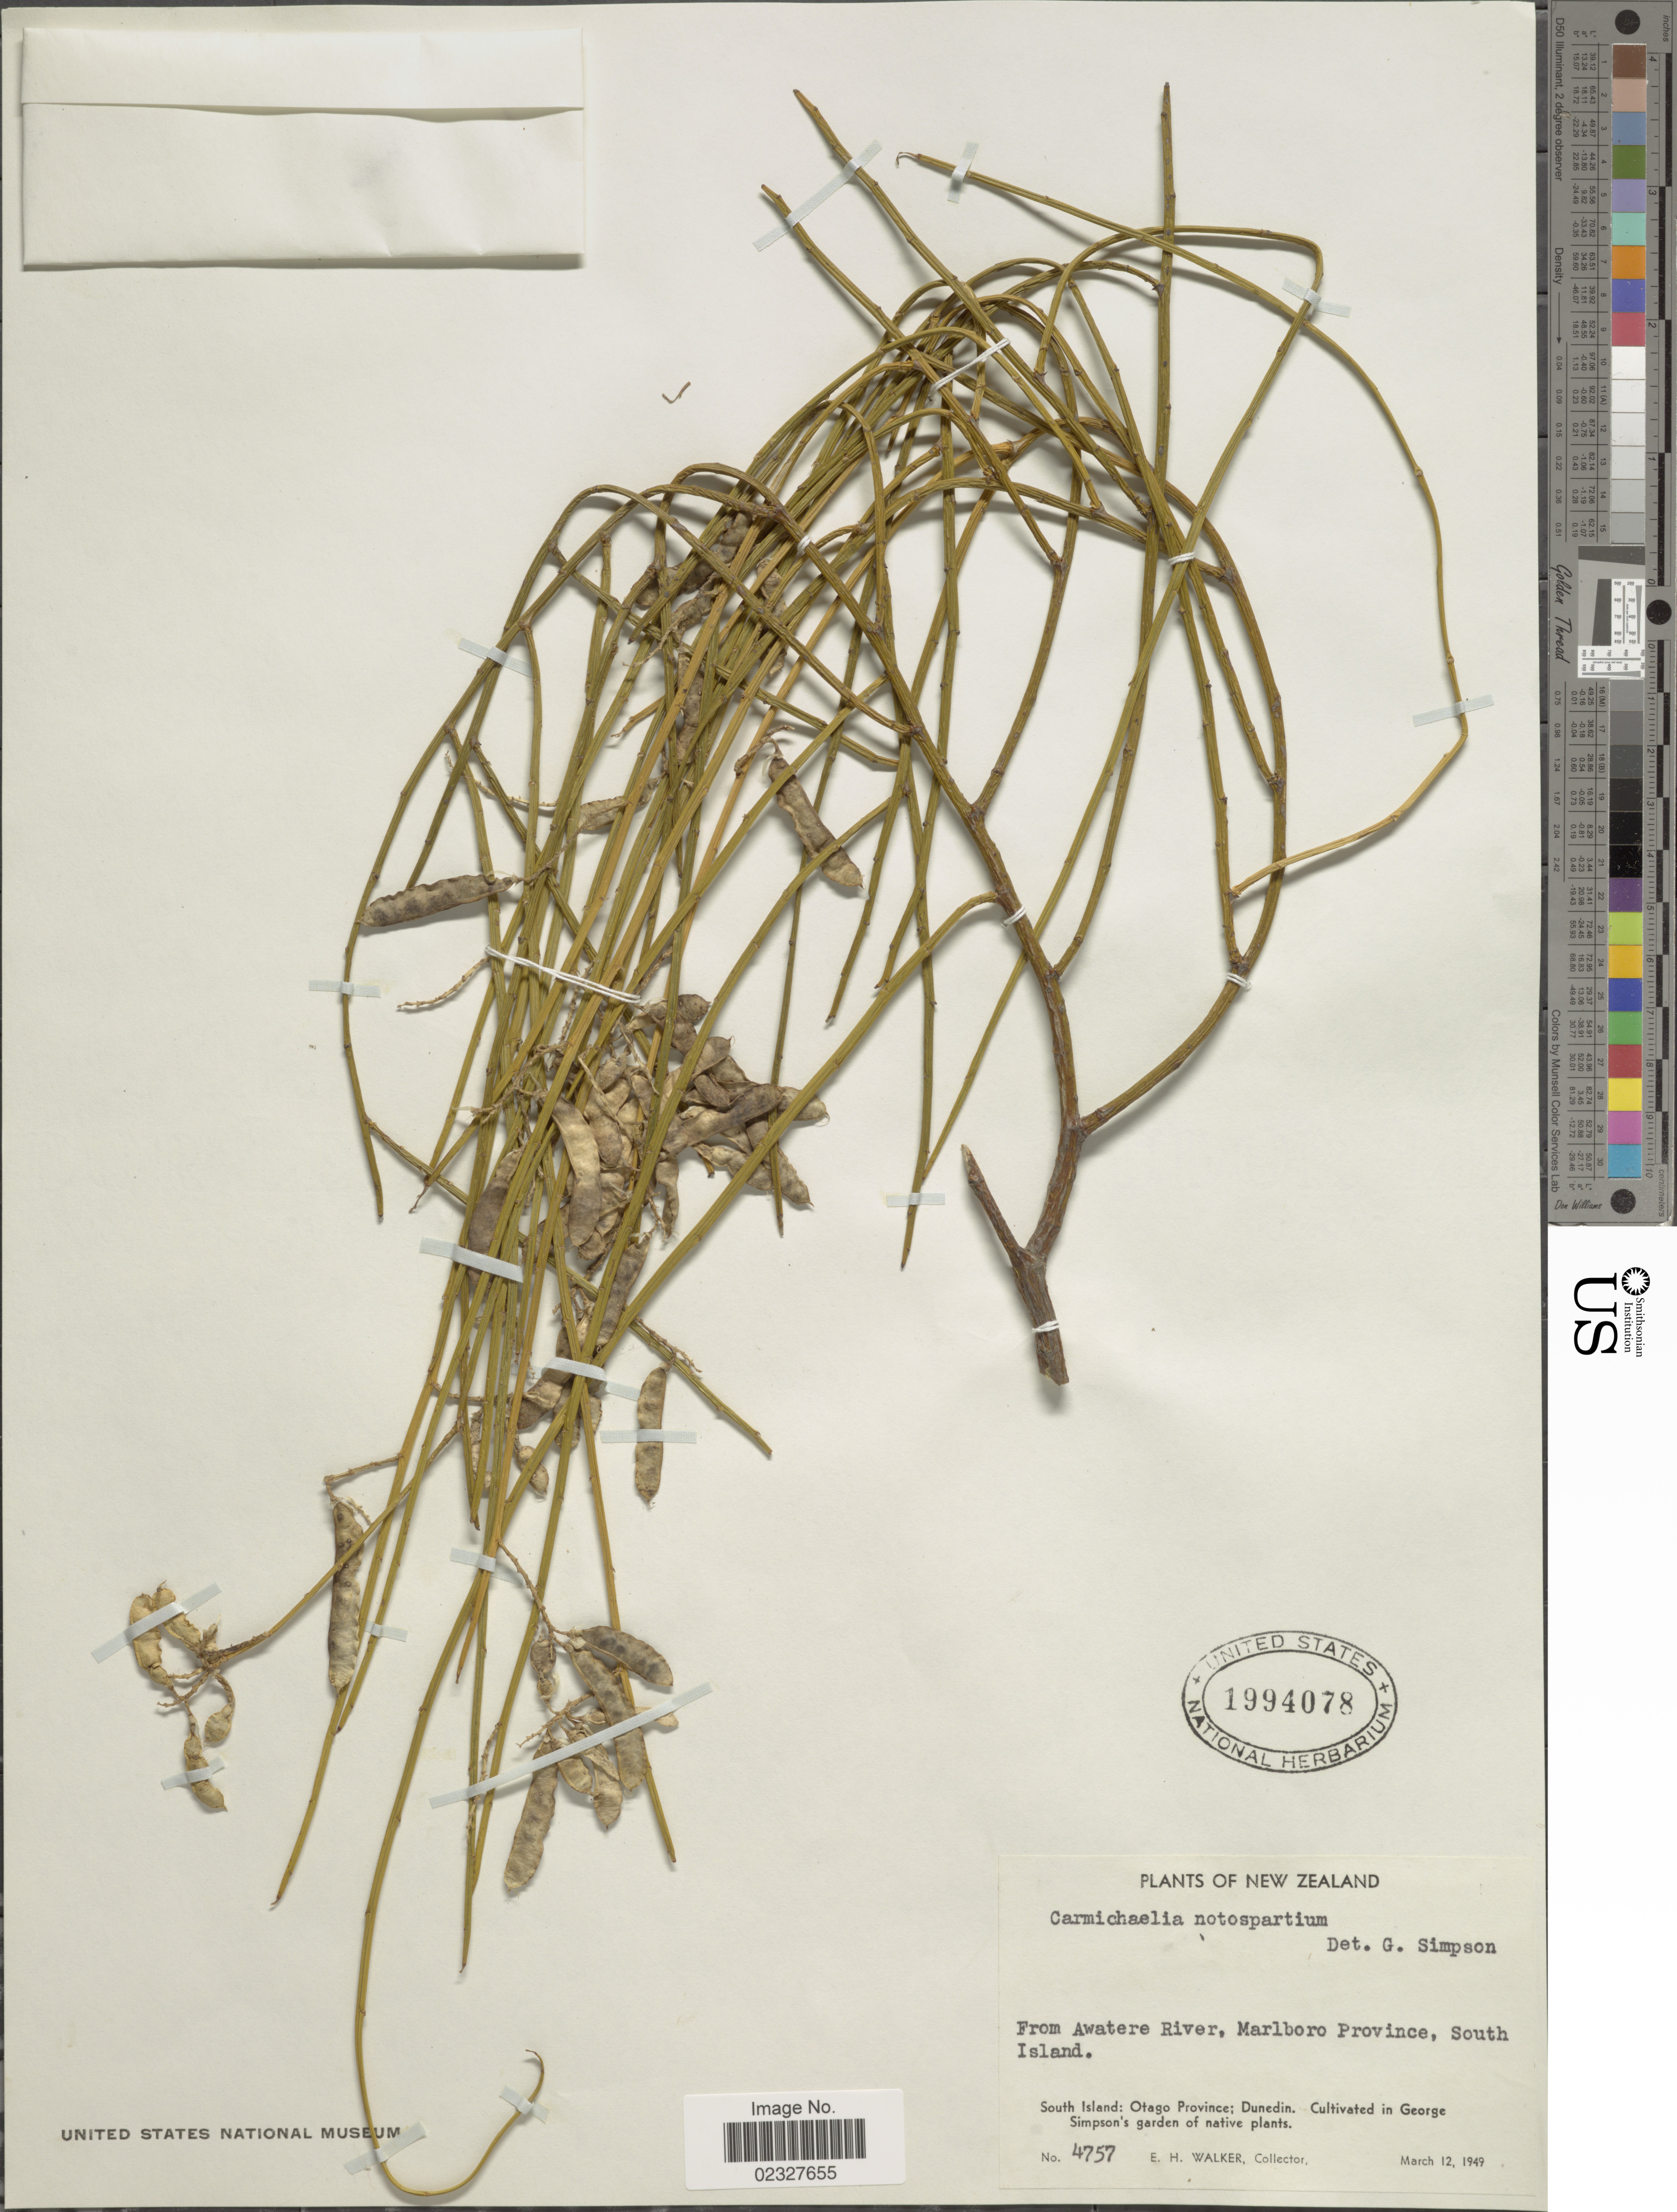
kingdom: Plantae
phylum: Tracheophyta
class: Magnoliopsida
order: Fabales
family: Fabaceae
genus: Notospartium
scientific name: Notospartium carmichaeliae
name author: Hook. f.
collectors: E. H. Walker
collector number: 4757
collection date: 1949-03-12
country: New Zealand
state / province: Marlborough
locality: From Awatere River, Marlboro Province, South Island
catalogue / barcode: US 1994078